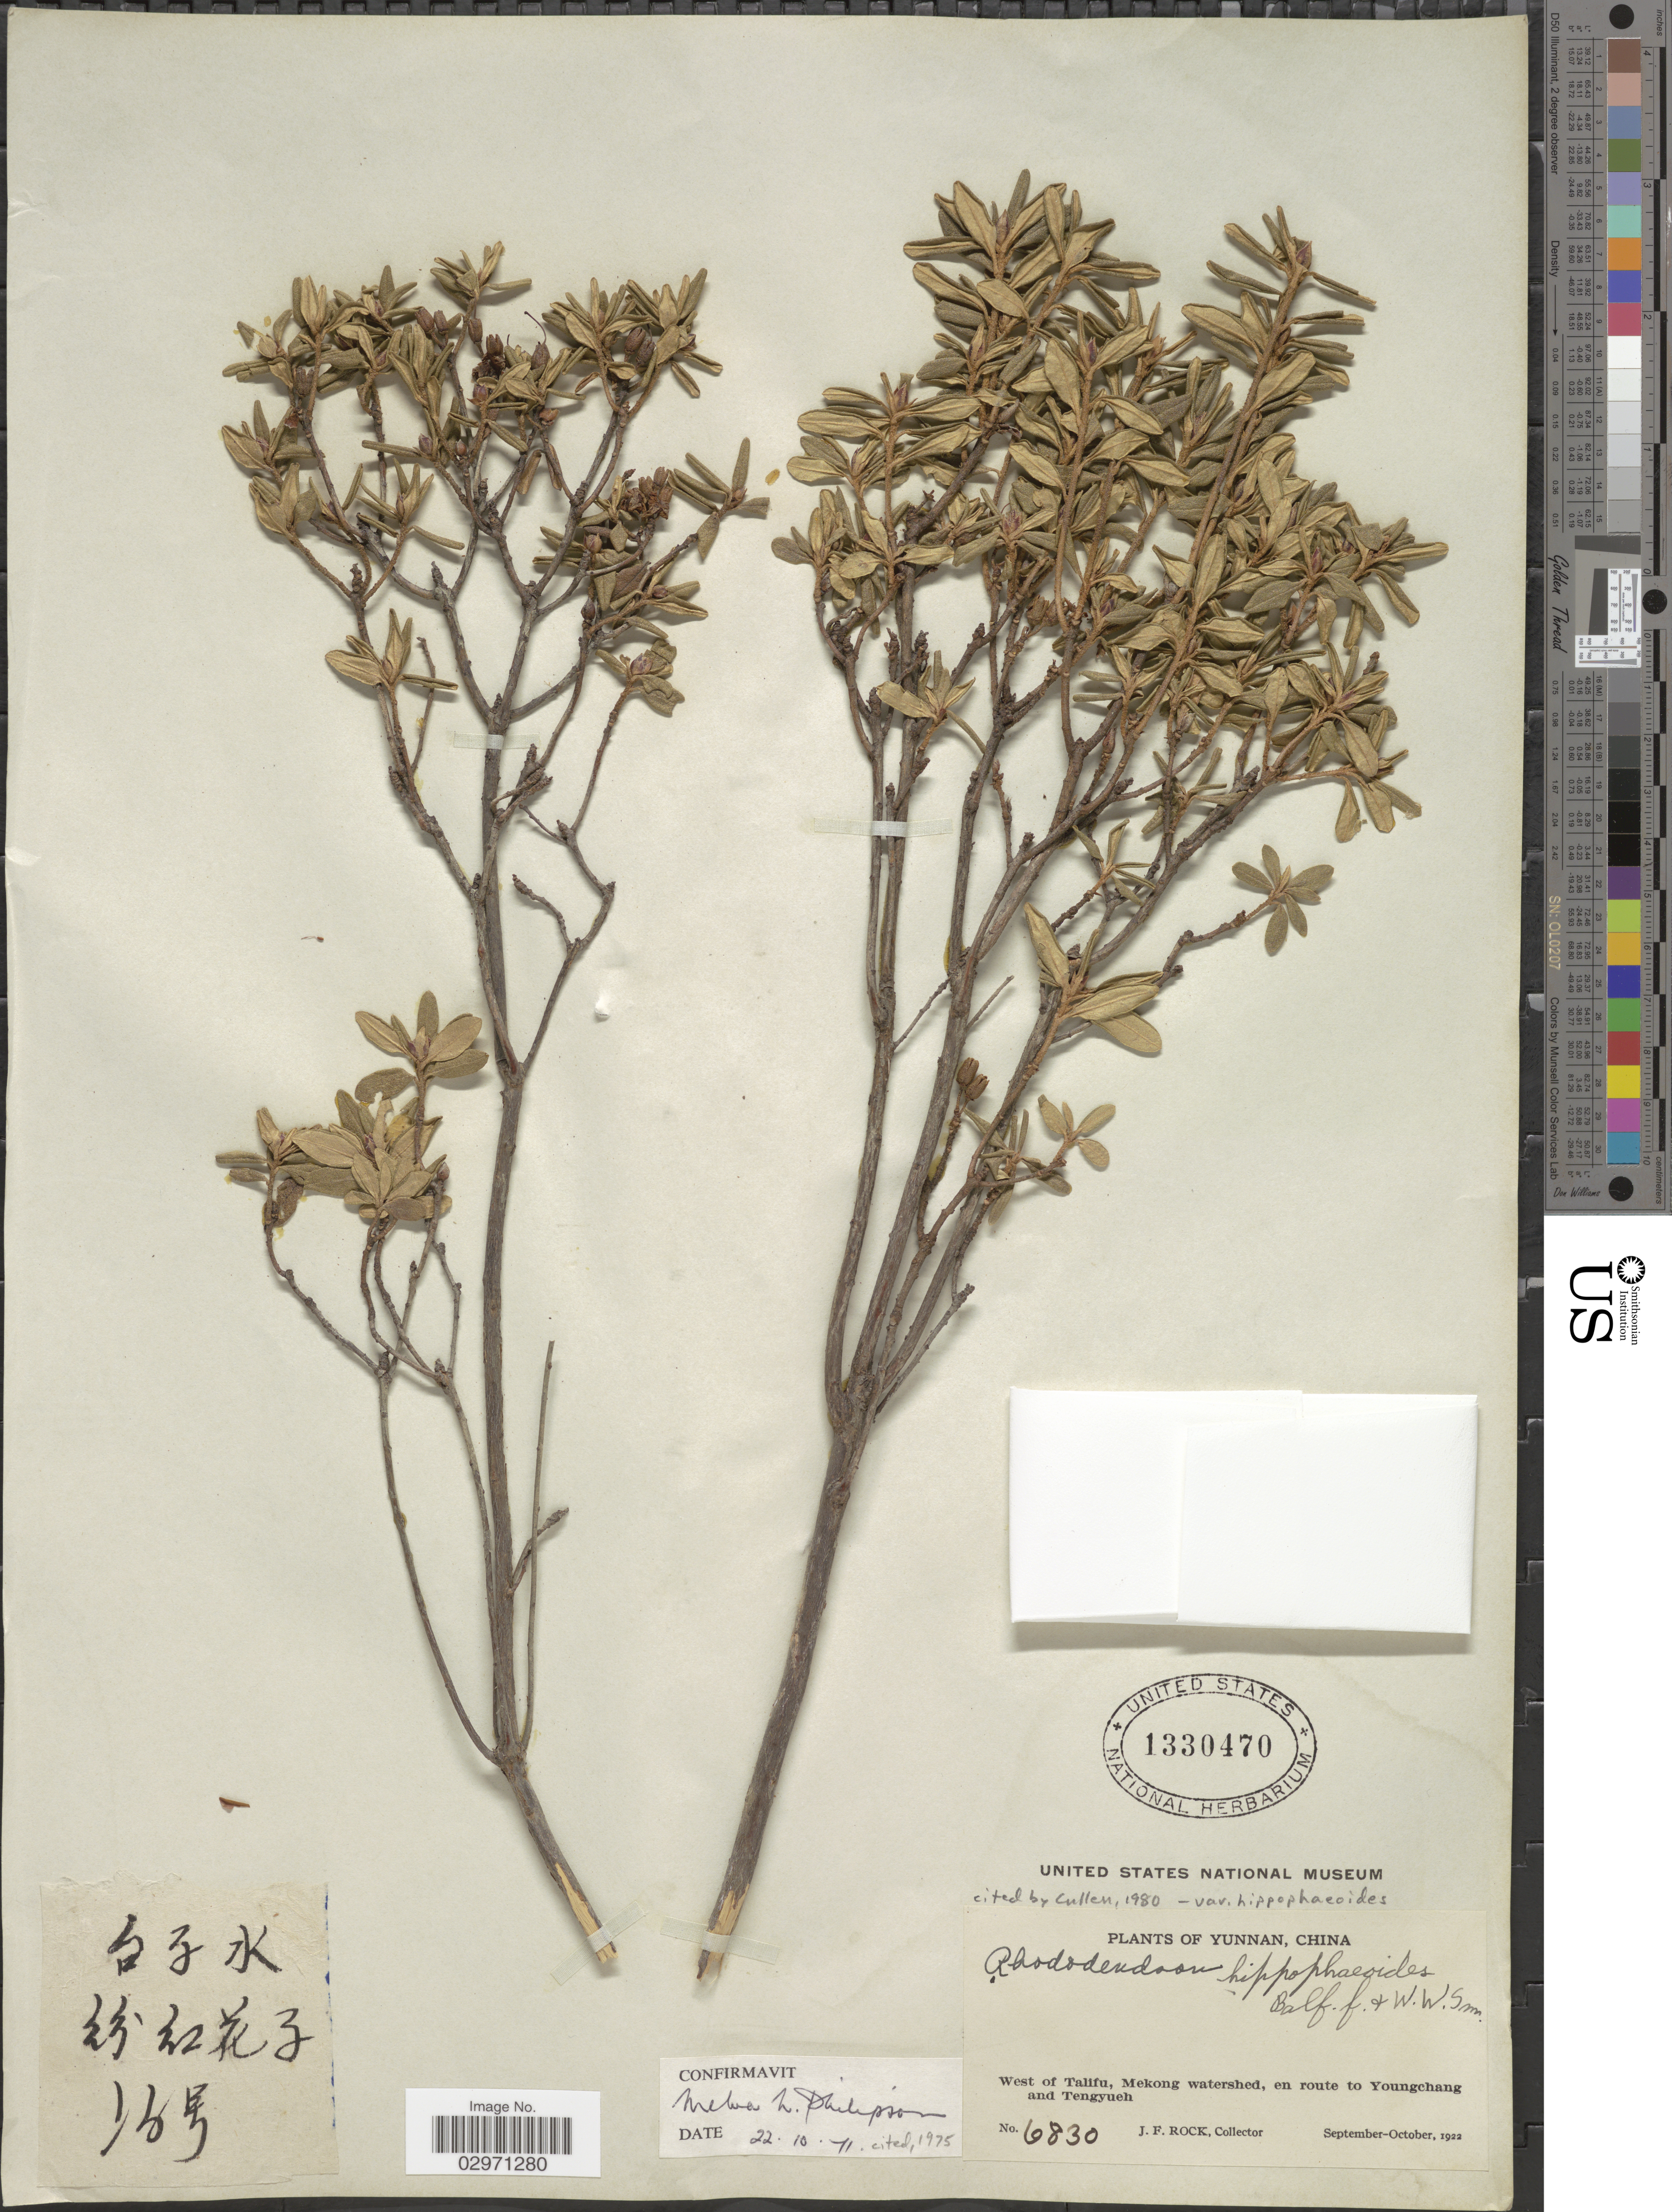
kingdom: Plantae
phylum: Tracheophyta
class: Magnoliopsida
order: Ericales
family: Ericaceae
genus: Rhododendron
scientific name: Rhododendron hippophaeoides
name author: Balf. f. & W.W. Sm.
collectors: J. Rock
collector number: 6830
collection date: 1922-09/1922-10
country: China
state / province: Yunnan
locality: West of Talifu, Mekong watershed, en route to Youngchang and Tengyueh.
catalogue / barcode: US 1330470